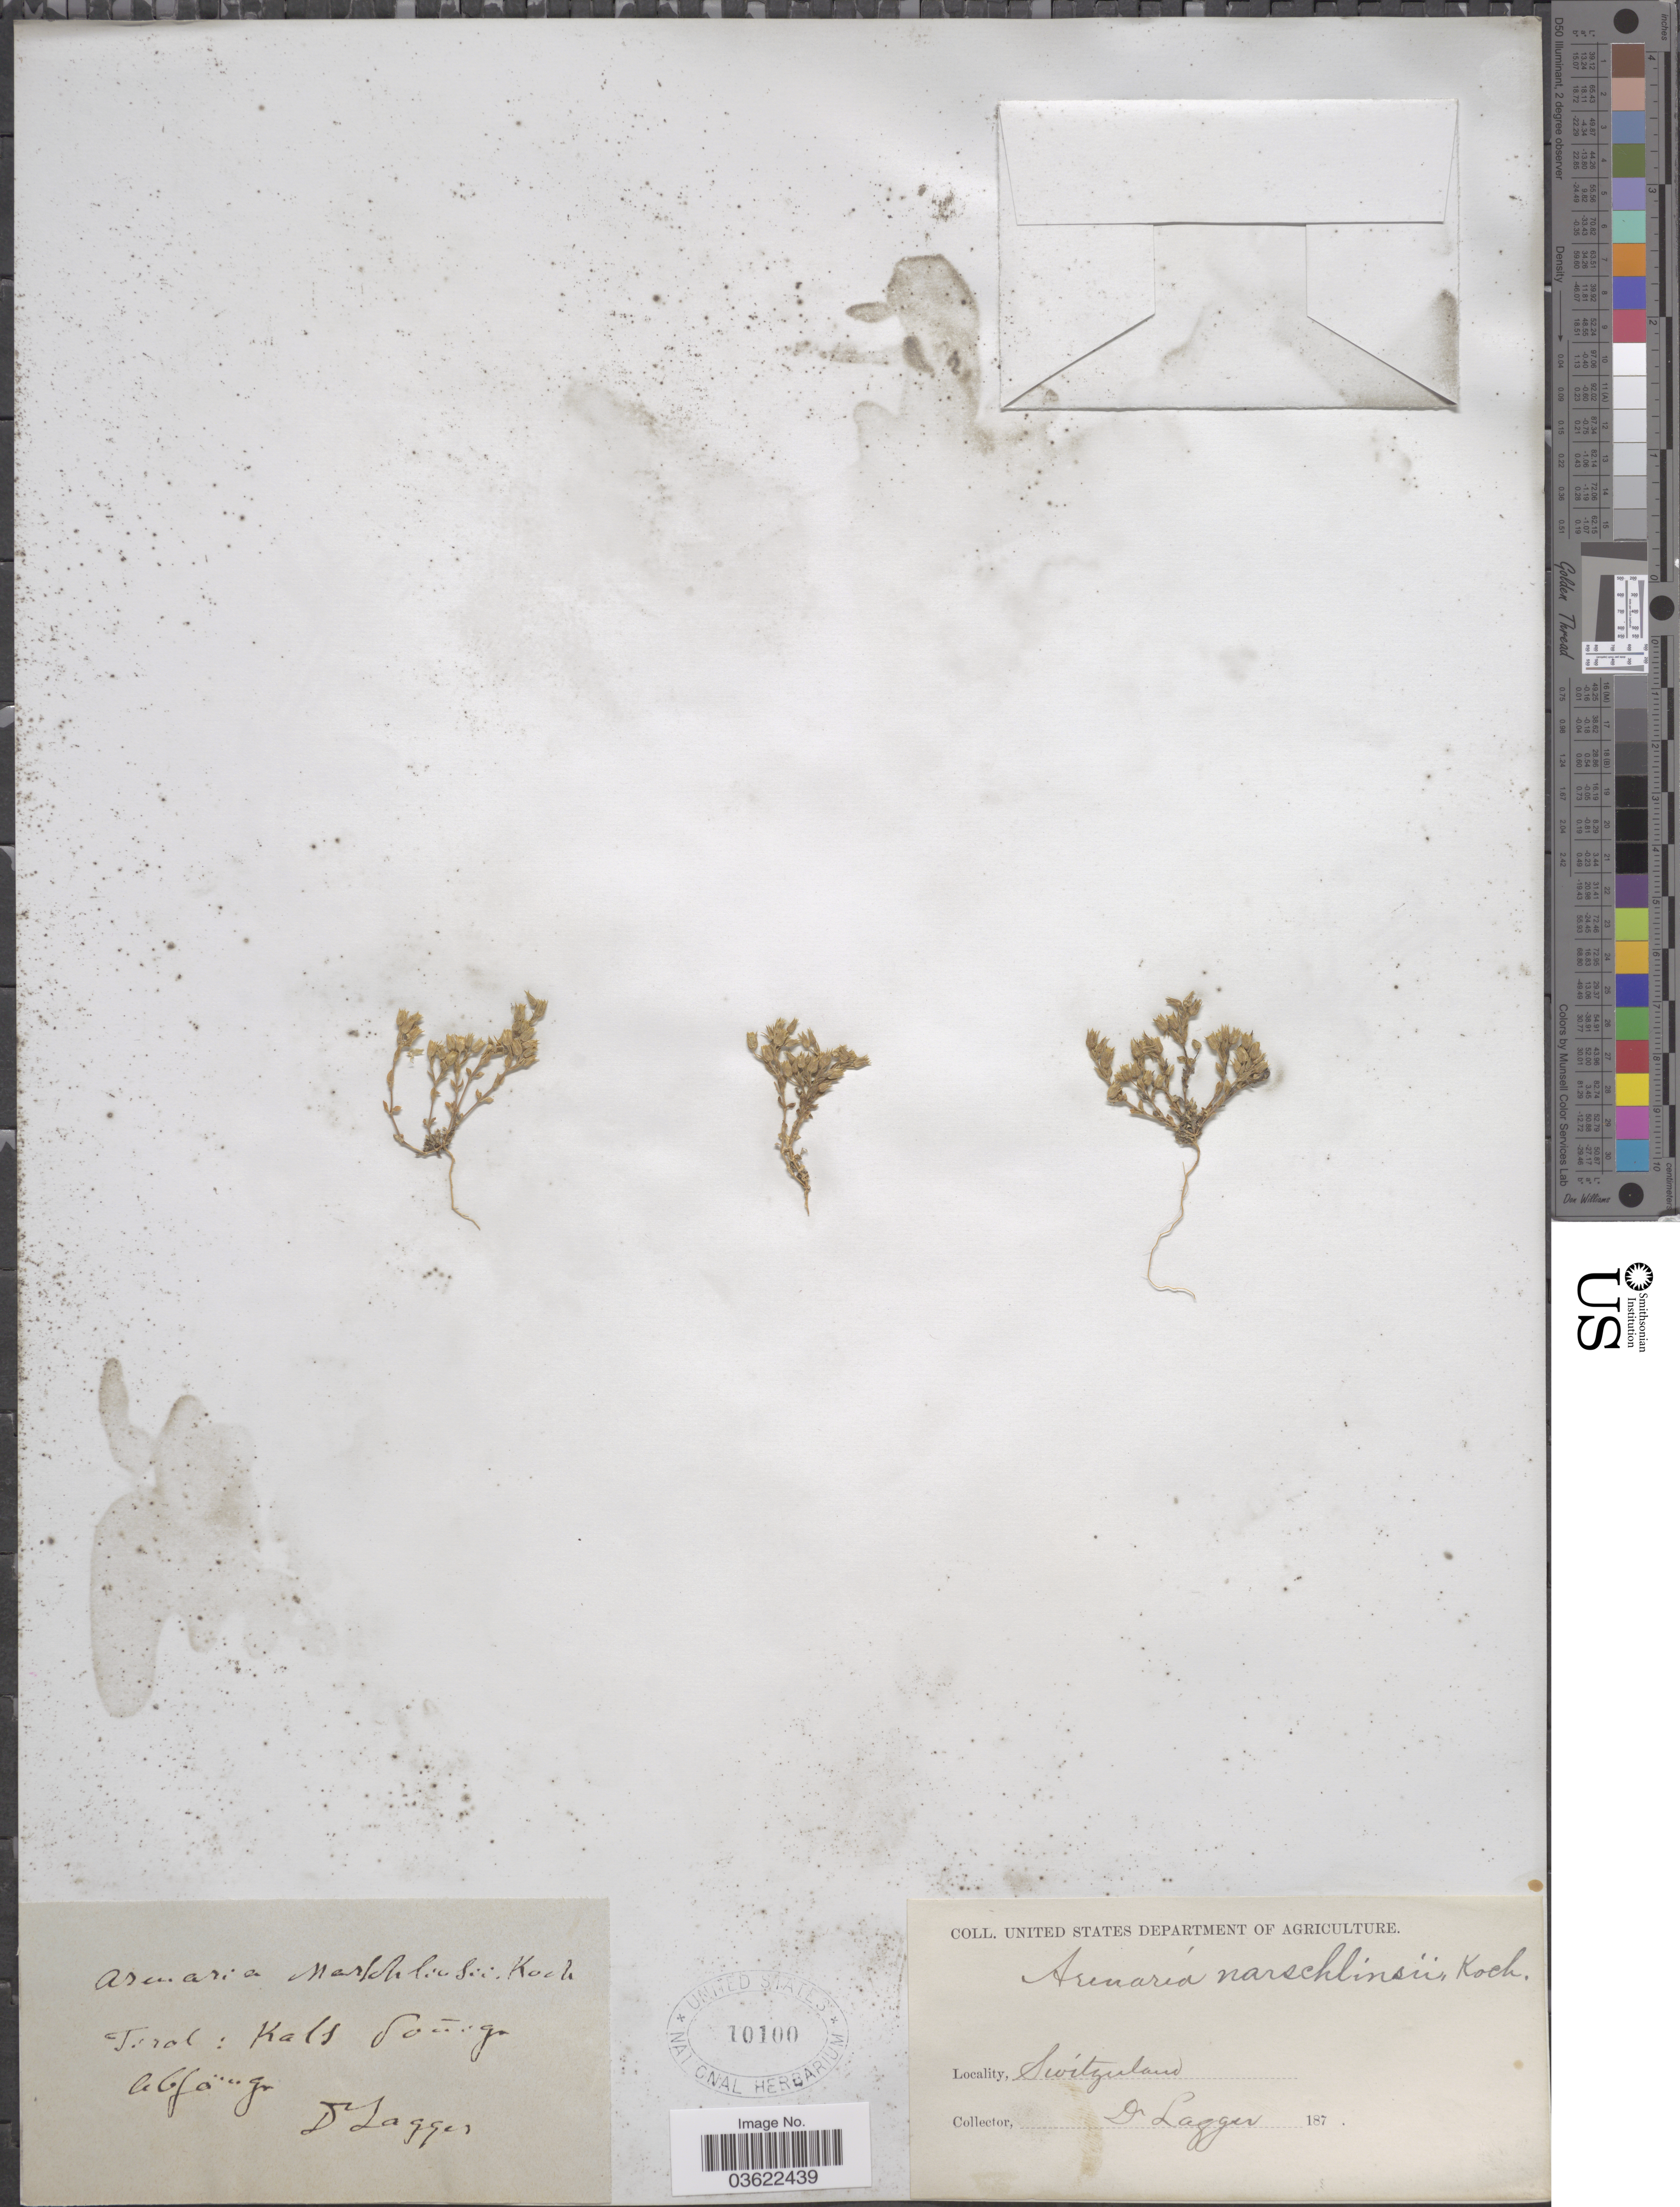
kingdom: Plantae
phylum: Tracheophyta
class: Magnoliopsida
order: Caryophyllales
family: Caryophyllaceae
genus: Arenaria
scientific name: Arenaria marschlinsii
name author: W.D.J. Koch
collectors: F. J. Lagger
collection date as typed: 187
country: Austria / Italy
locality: Tirol : Kalk Saniger abgänger. [interpreted]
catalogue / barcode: US 10100